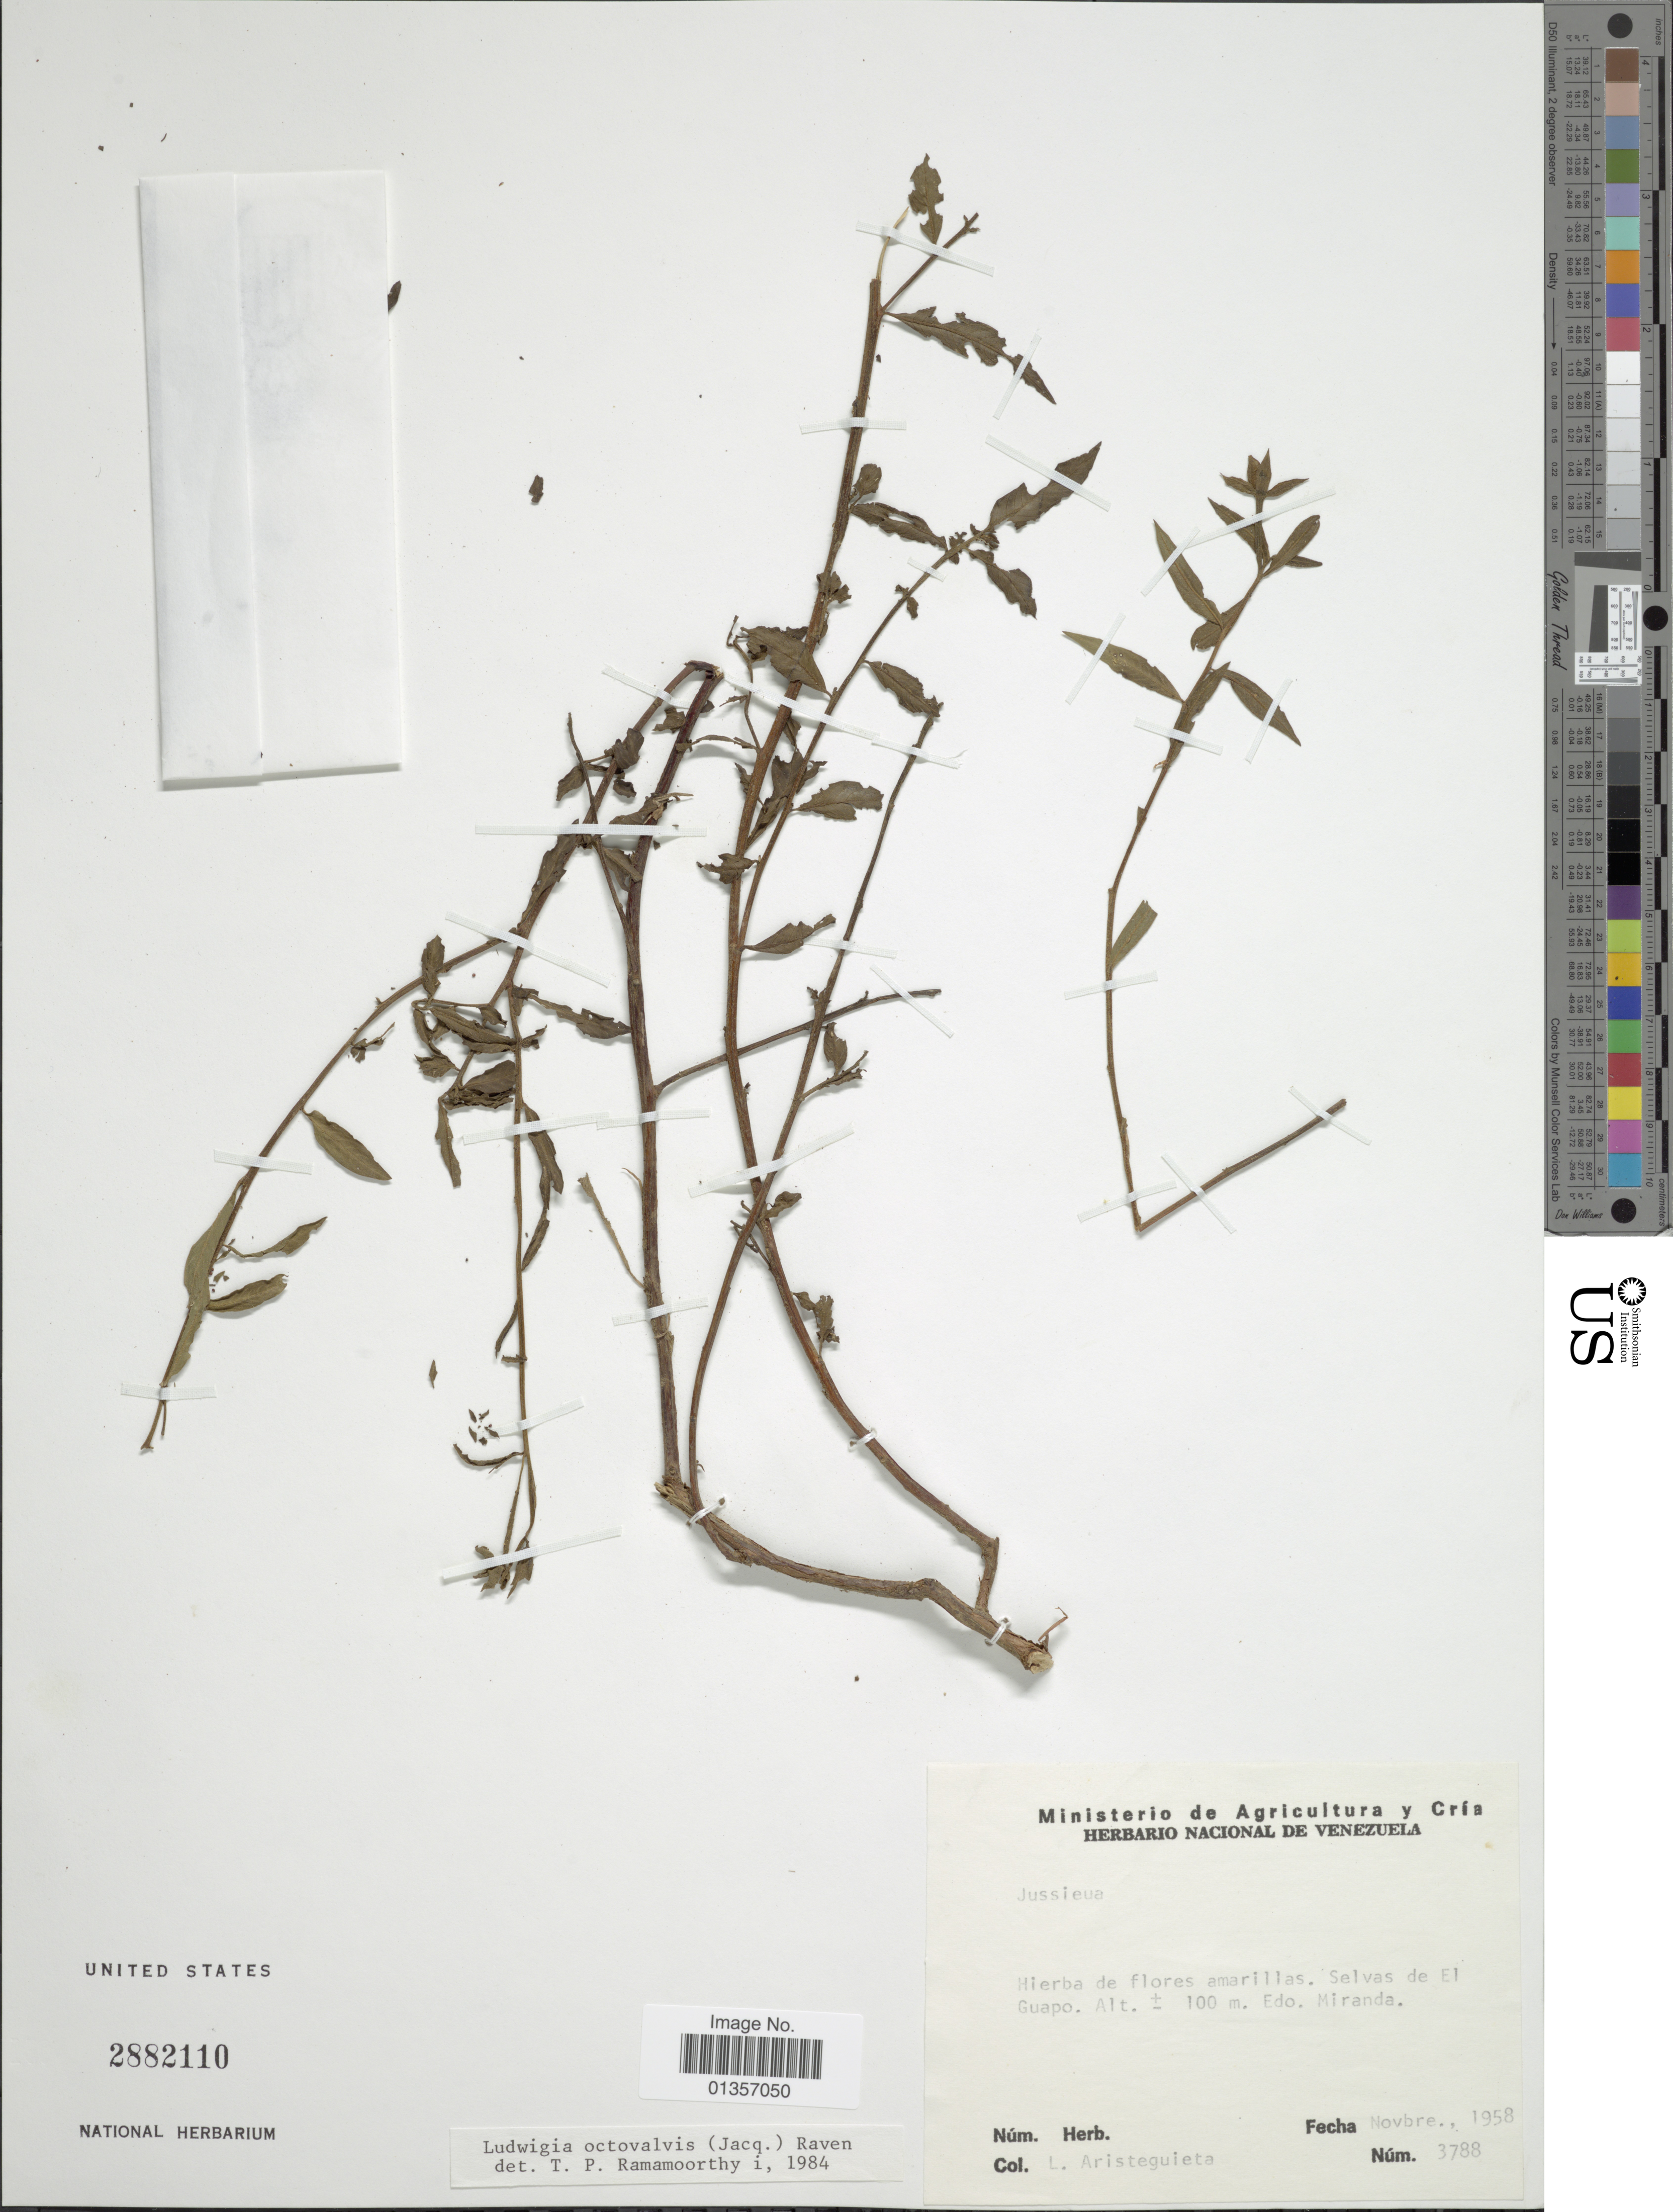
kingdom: Plantae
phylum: Tracheophyta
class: Magnoliopsida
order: Myrtales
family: Onagraceae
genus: Ludwigia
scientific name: Ludwigia octovalvis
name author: (Jacq.) P.H. Raven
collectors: L. Aristeguieta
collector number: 3788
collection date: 1958-11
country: Venezuela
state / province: Miranda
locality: Selvas de El Guapo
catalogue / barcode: US 2882110